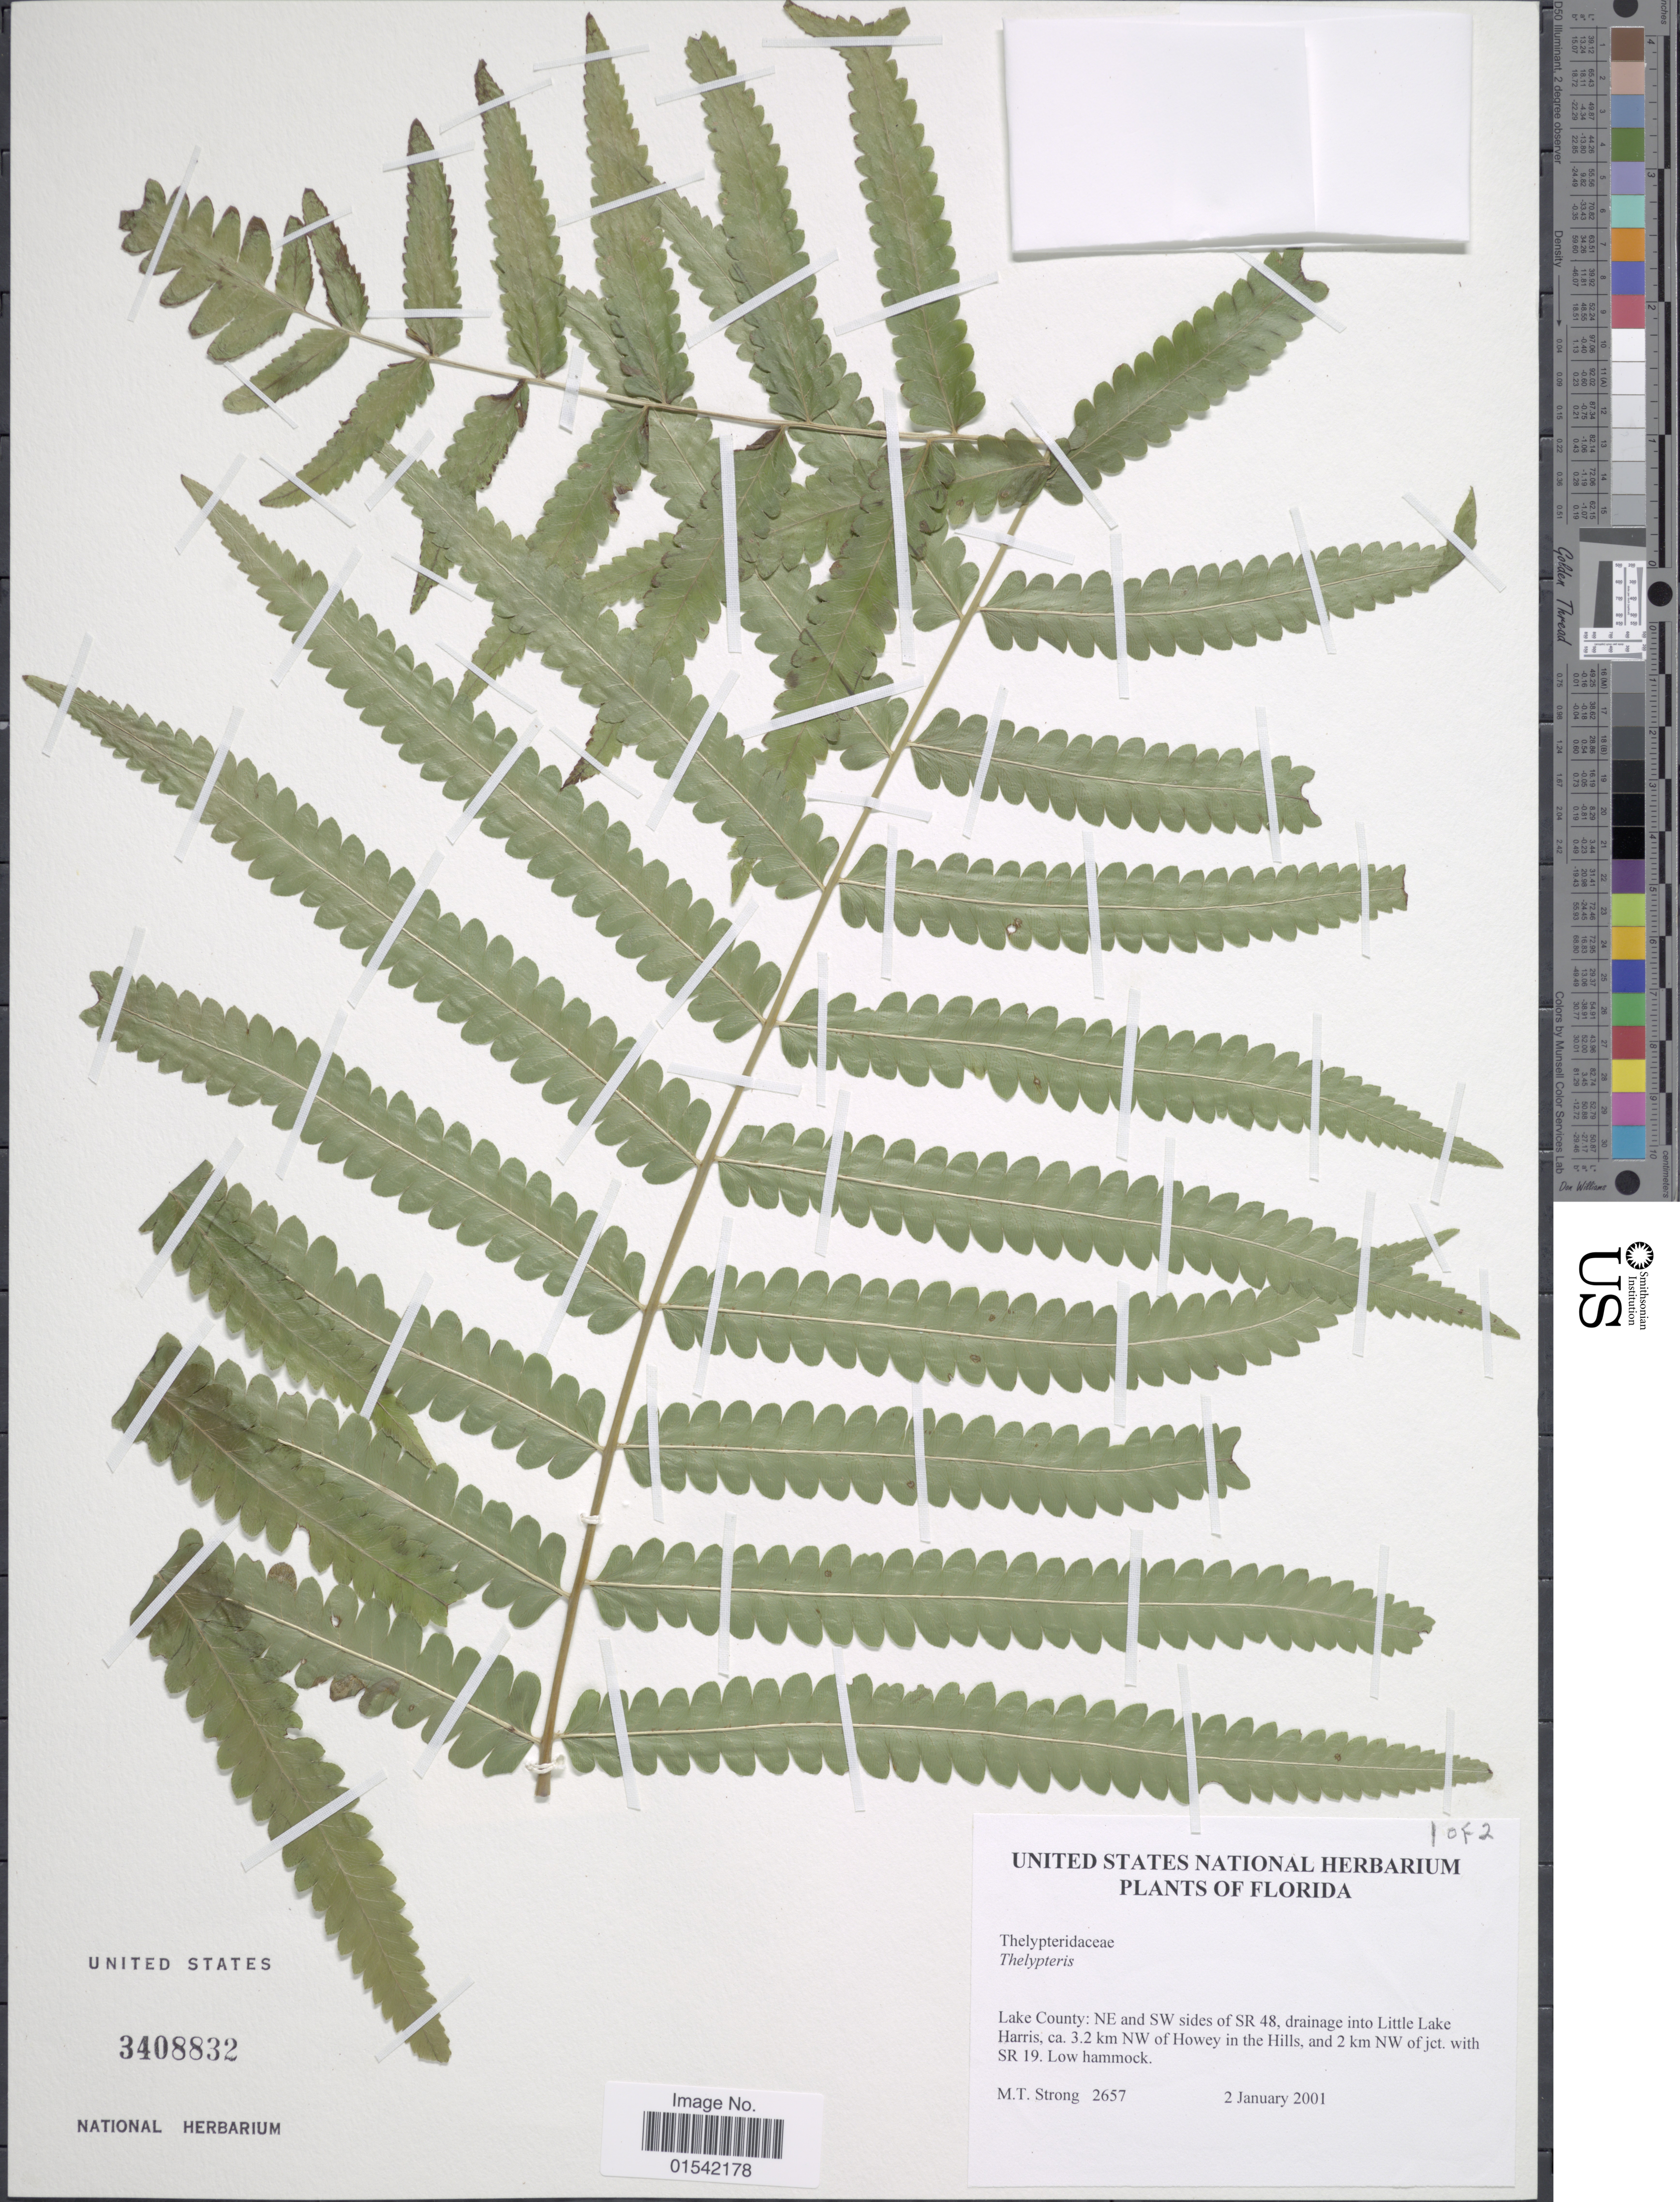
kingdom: Plantae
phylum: Tracheophyta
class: Polypodiopsida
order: Polypodiales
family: Thelypteridaceae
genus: Cyclosorus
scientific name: Cyclosorus sp.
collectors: M. T. Strong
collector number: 2657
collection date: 2001-01-02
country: United States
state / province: Florida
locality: Lake County: NE and SW sides of SR 48, drainage into Little Lake Harris, ca. 3.2 km NW of Howey in the Hills, and 2 km NW of jct. with SR 19. Low hammock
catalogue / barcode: US 3408832